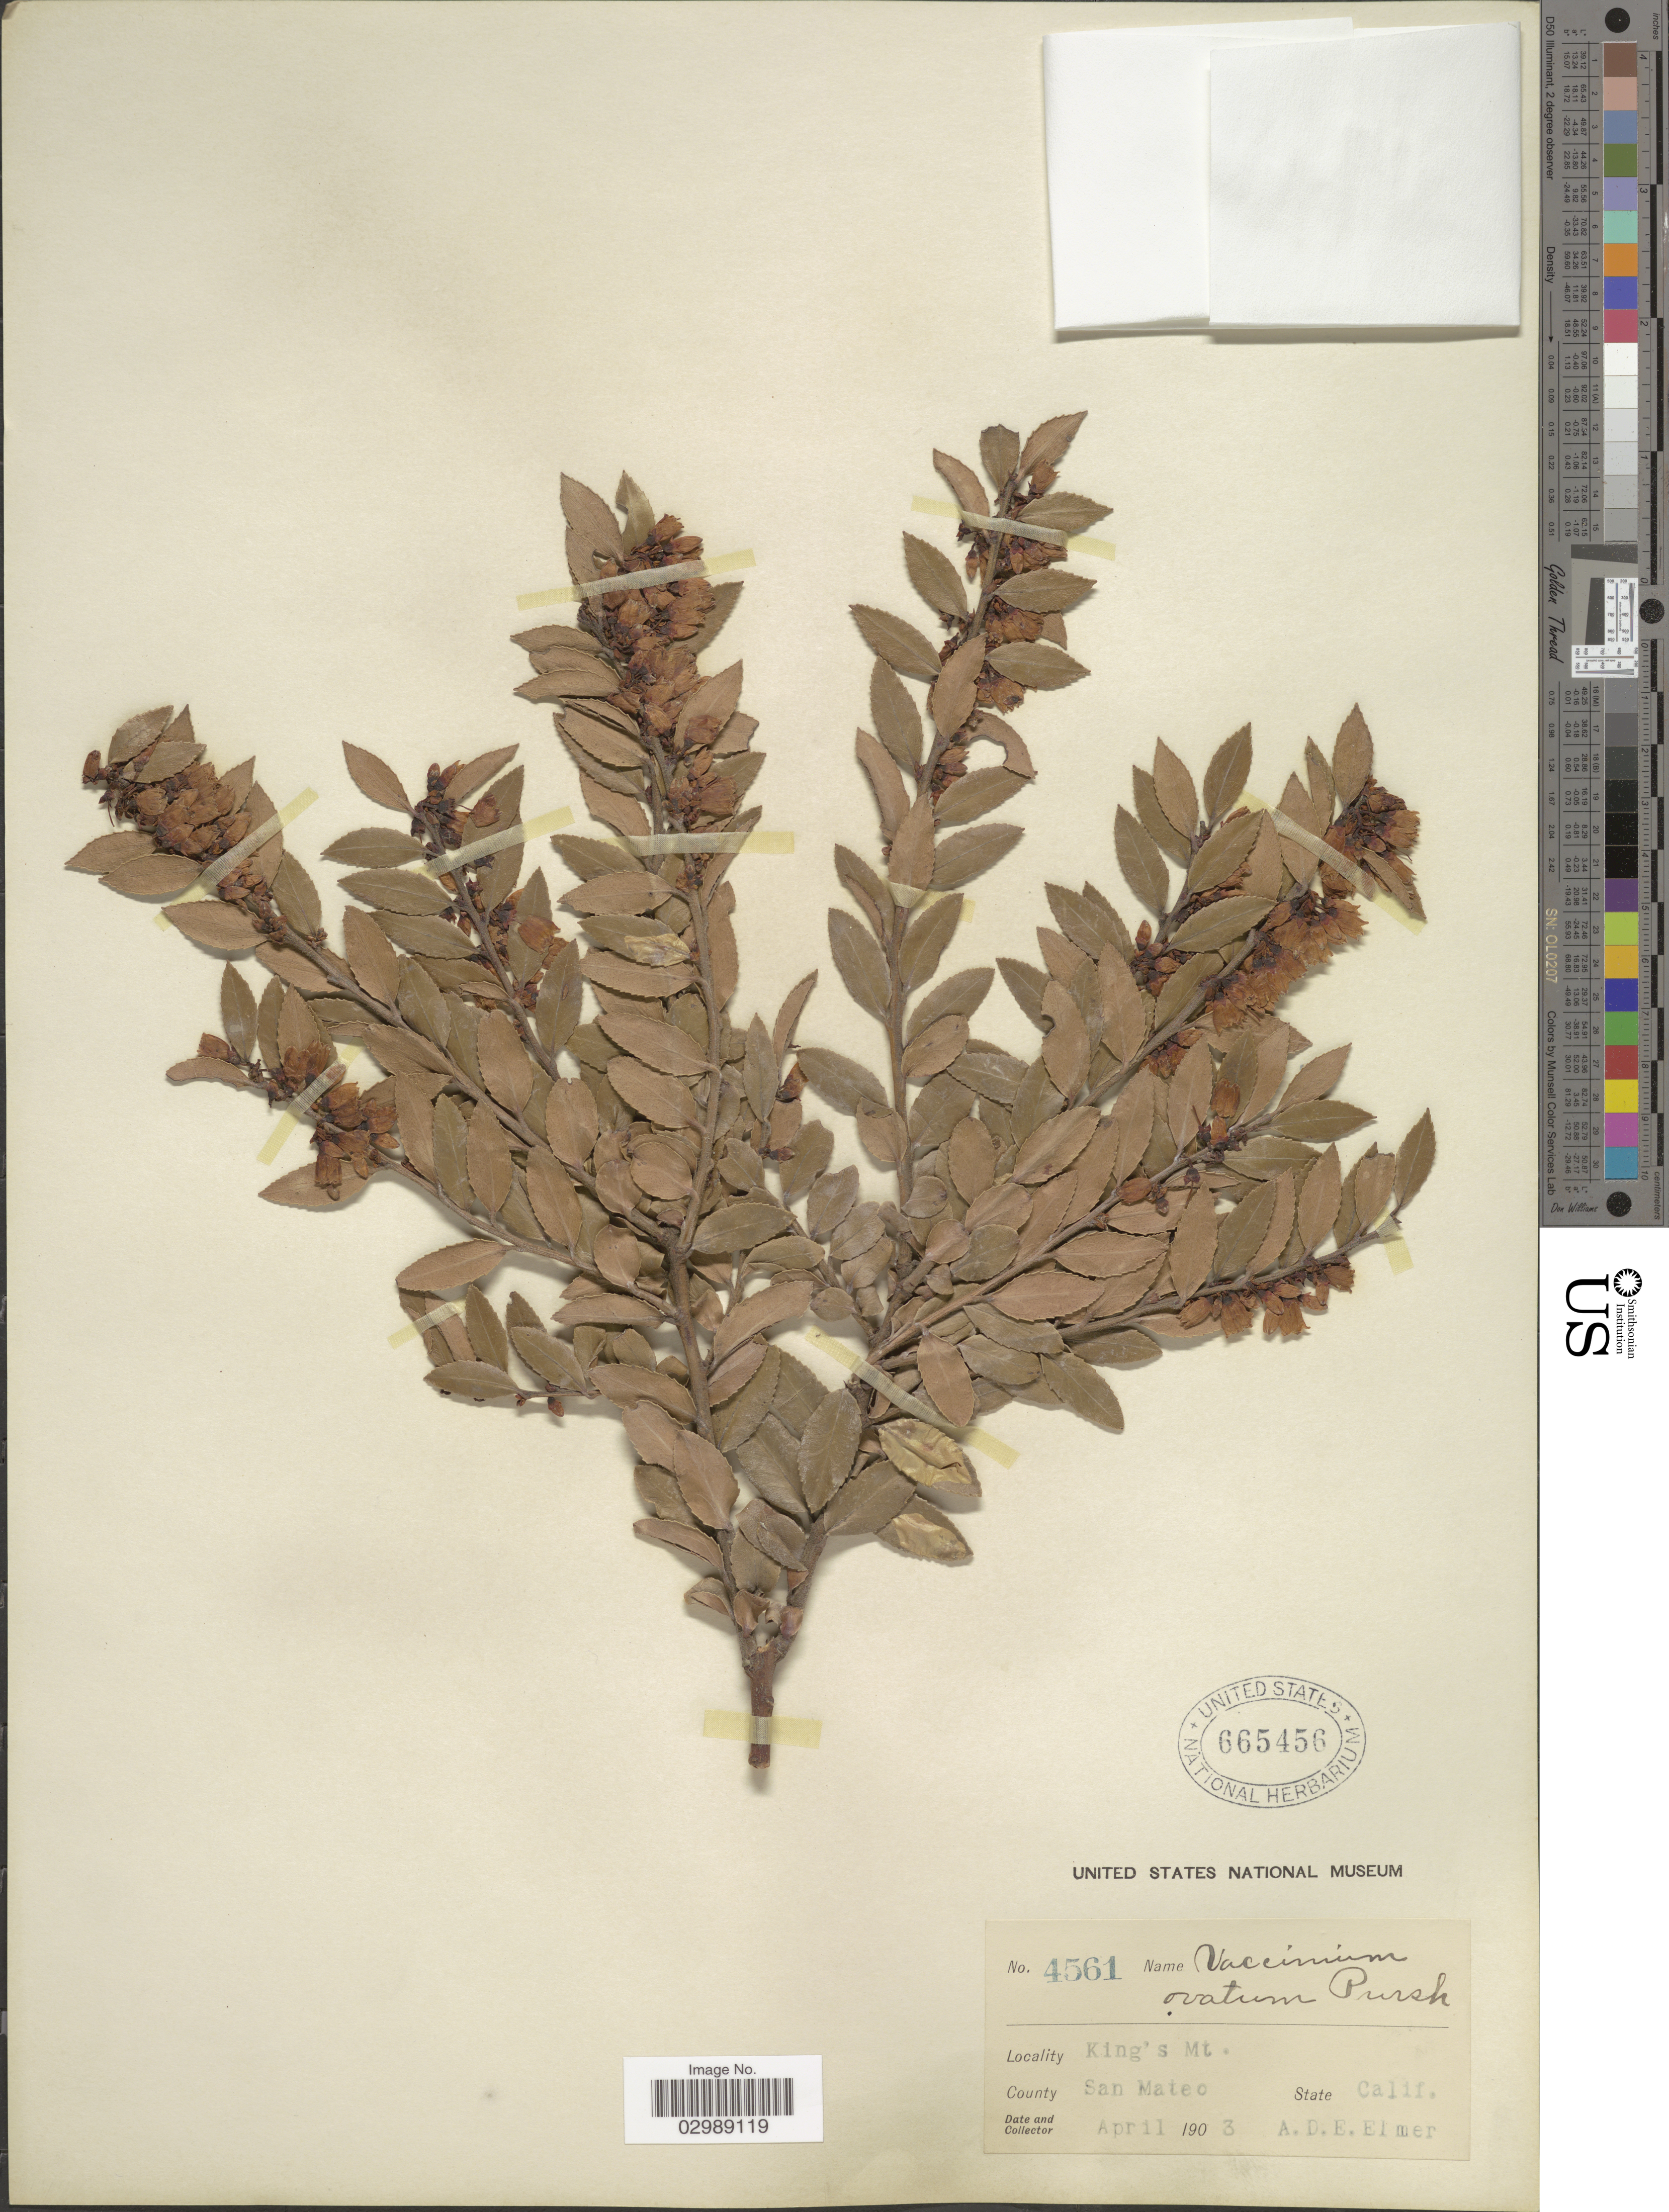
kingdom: Plantae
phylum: Tracheophyta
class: Magnoliopsida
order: Ericales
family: Ericaceae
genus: Vaccinium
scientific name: Vaccinium ovatum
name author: Pursh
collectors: A. D. E. Elmer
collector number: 4561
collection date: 1903-04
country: United States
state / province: California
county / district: San Mateo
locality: King's Mt. County San Mateo.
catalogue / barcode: US 665456